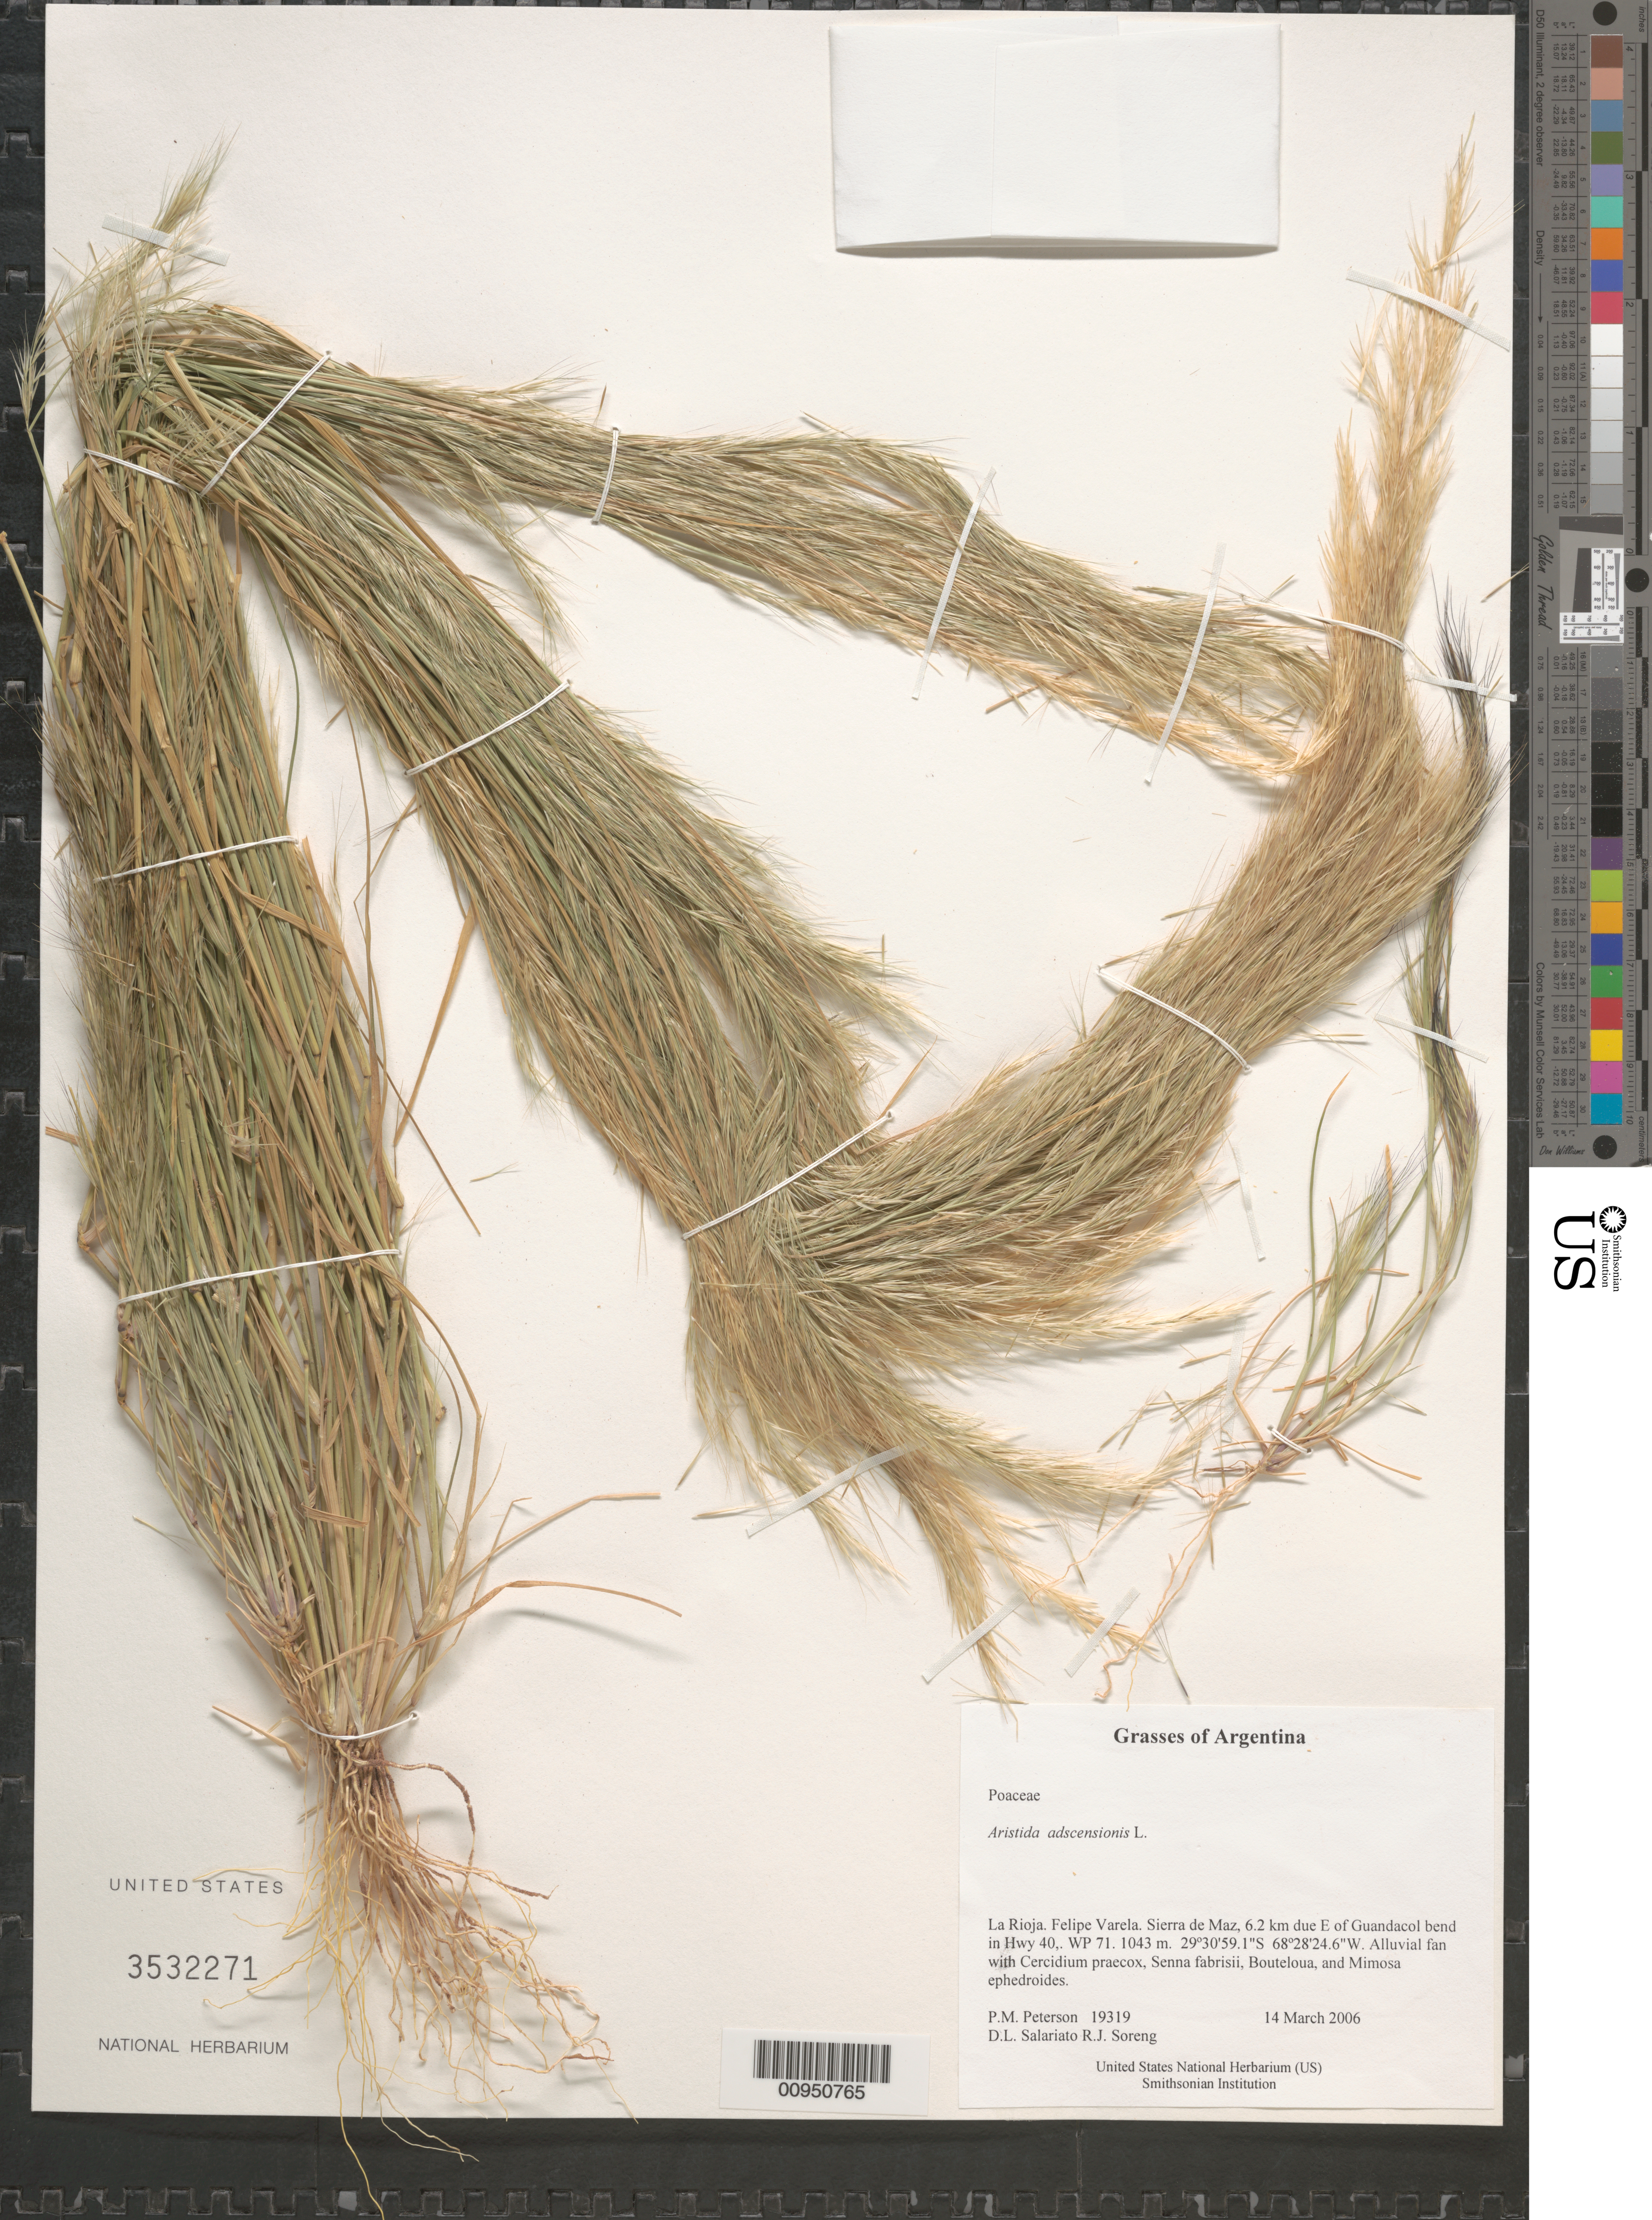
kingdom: Plantae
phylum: Tracheophyta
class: Liliopsida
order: Poales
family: Poaceae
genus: Aristida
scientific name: Aristida adscensionis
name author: L.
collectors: P. M. Peterson, R. J. Soreng, D. Salariato & A. Panizza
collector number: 19319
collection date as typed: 14 Mar 2006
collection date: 2006-03-14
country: Argentina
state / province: La Rioja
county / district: Felipe Varela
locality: Sierra de Maz, 6.2 km due E of Guandacol bend in Hwy 40,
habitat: Alluvial fan with Cercidium praecox, Senna fabrisii, Bouteloua, and Mimosa ephedroides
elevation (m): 1043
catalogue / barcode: US 3532271